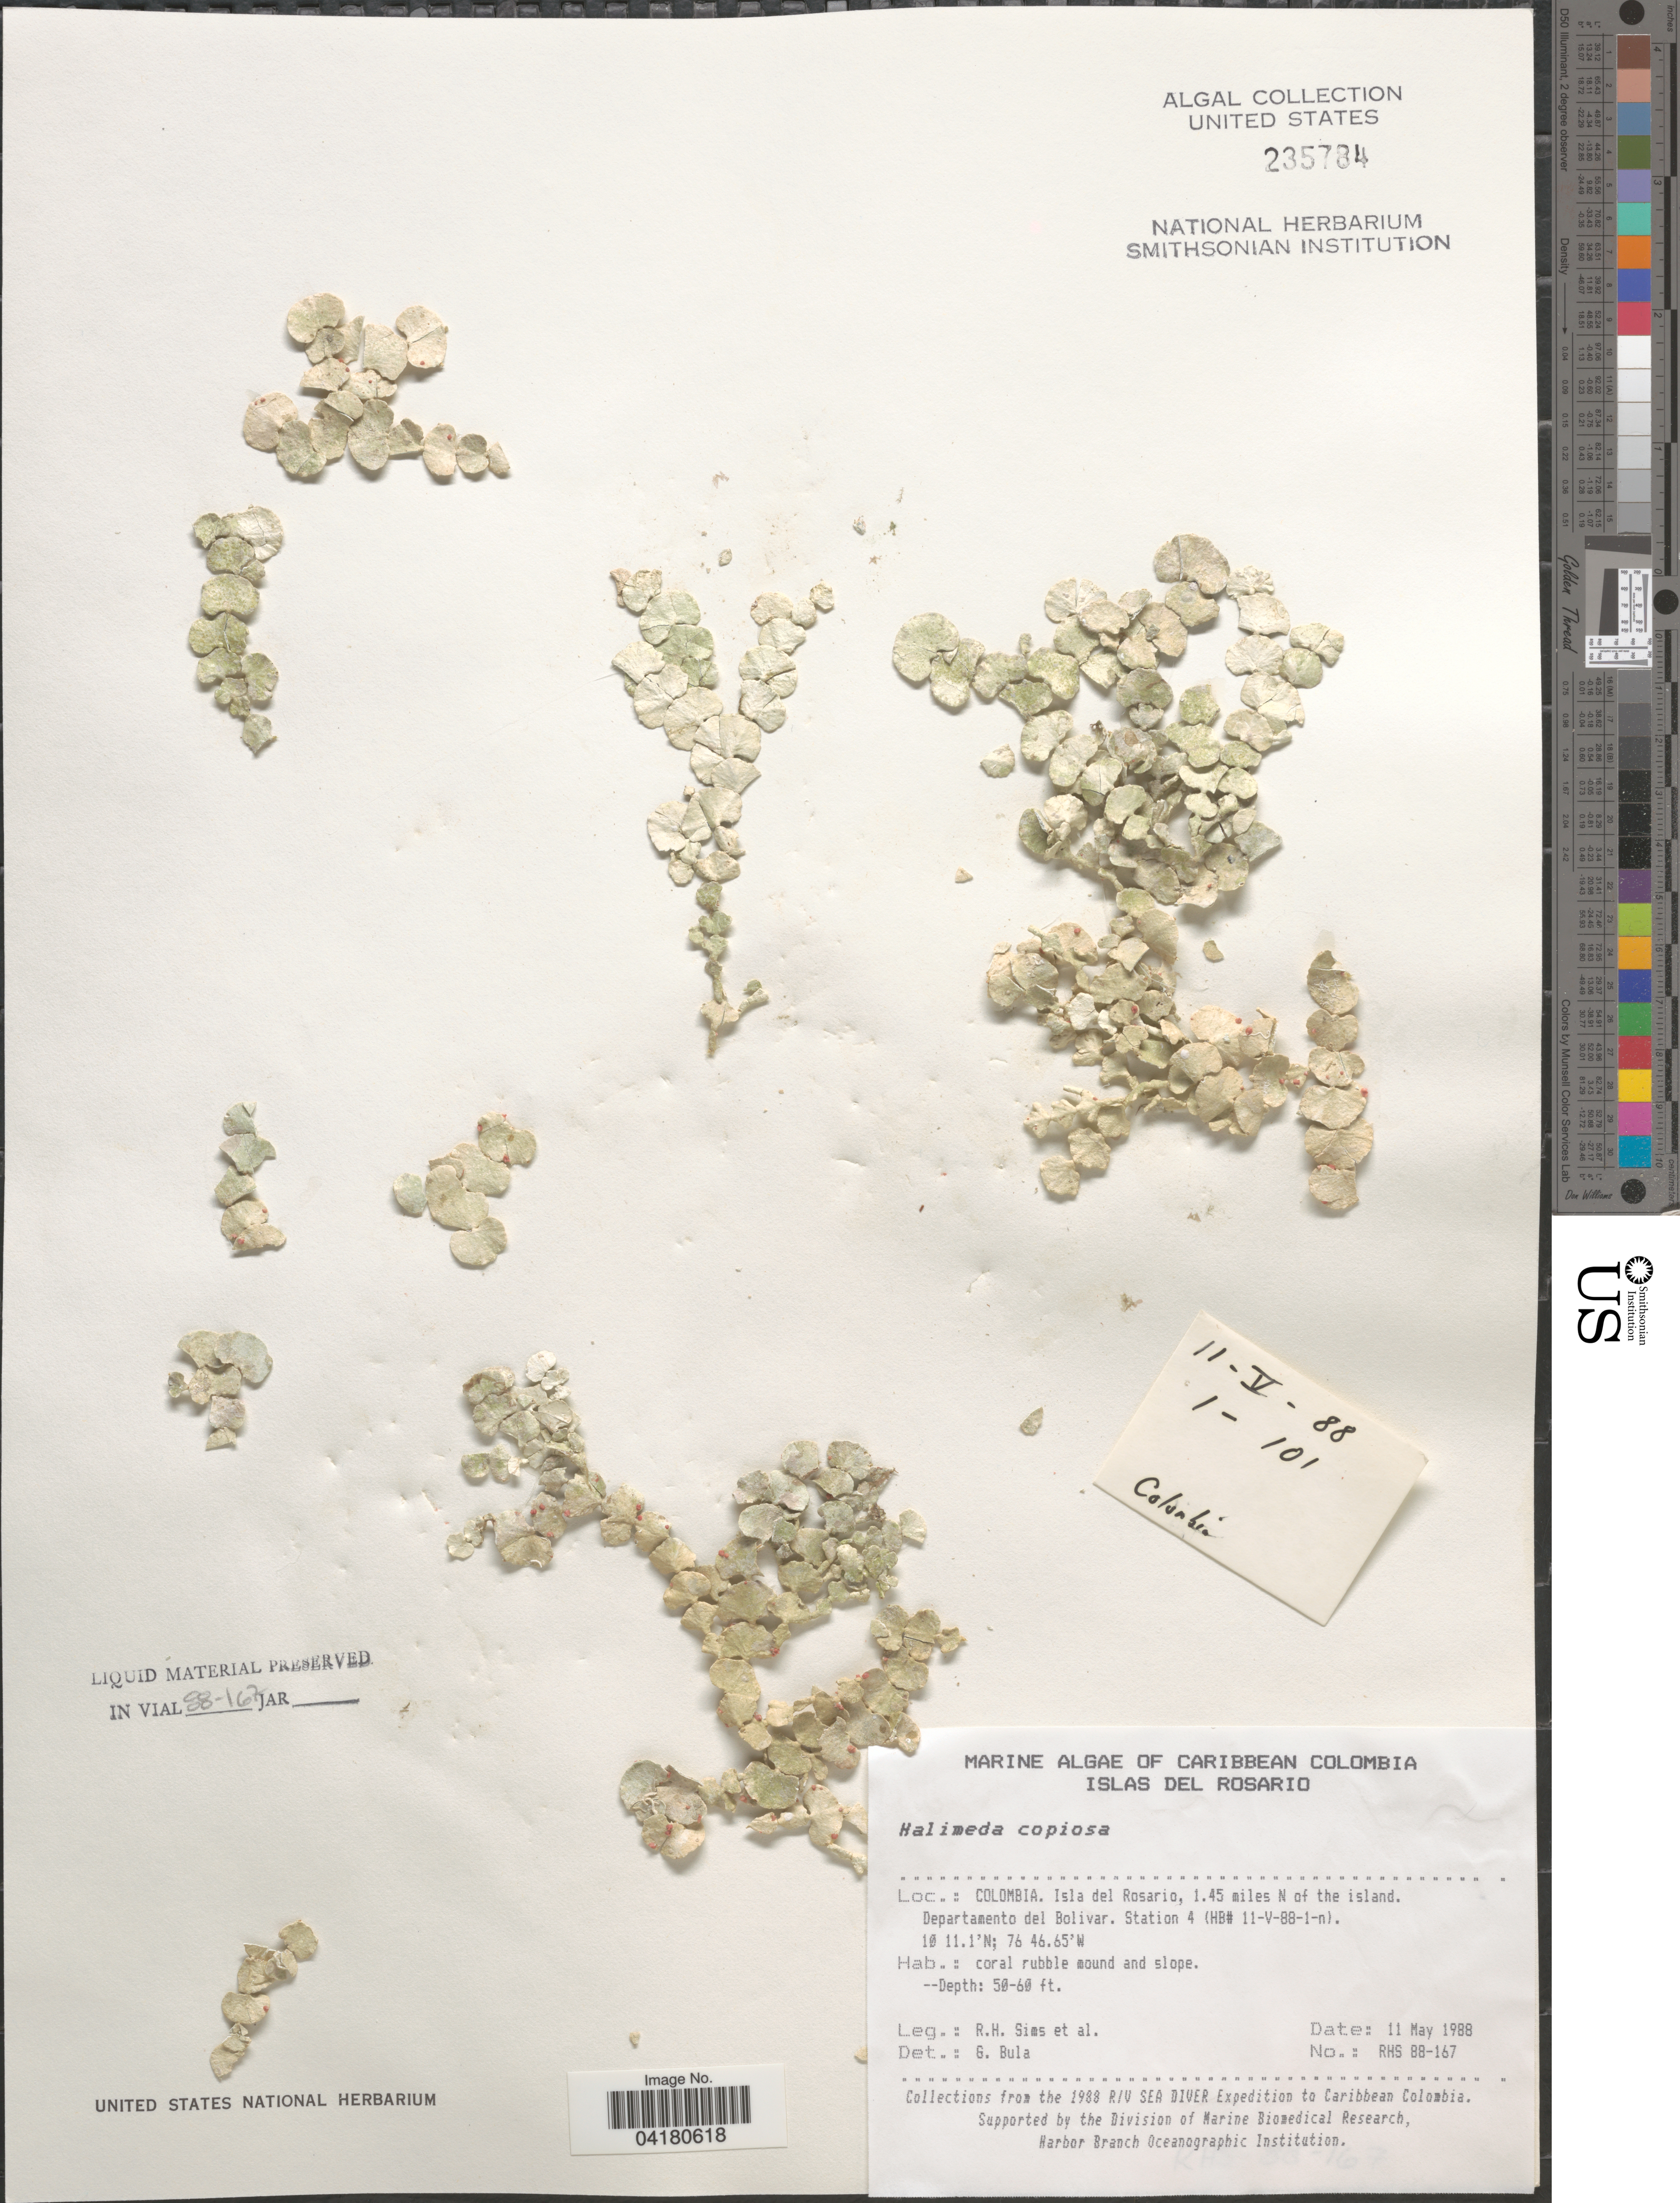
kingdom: Plantae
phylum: Chlorophyta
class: Ulvophyceae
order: Bryopsidales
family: Halimedaceae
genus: Halimeda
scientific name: Halimeda copiosa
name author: Goreau & E.A. Graham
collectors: R. H. Sims & et al.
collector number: RHS88-167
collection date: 1988-05-11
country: Colombia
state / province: Bolívar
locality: Caribbean Colombia. Isla del Rosario, 1.45 miles N of the island. Departamento del Bolivar. Station 4 (HB# 11-V-88-1-n). The 1988 R/V Sea Diver Expedition to Caribbean Colombia.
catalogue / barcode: US 235784